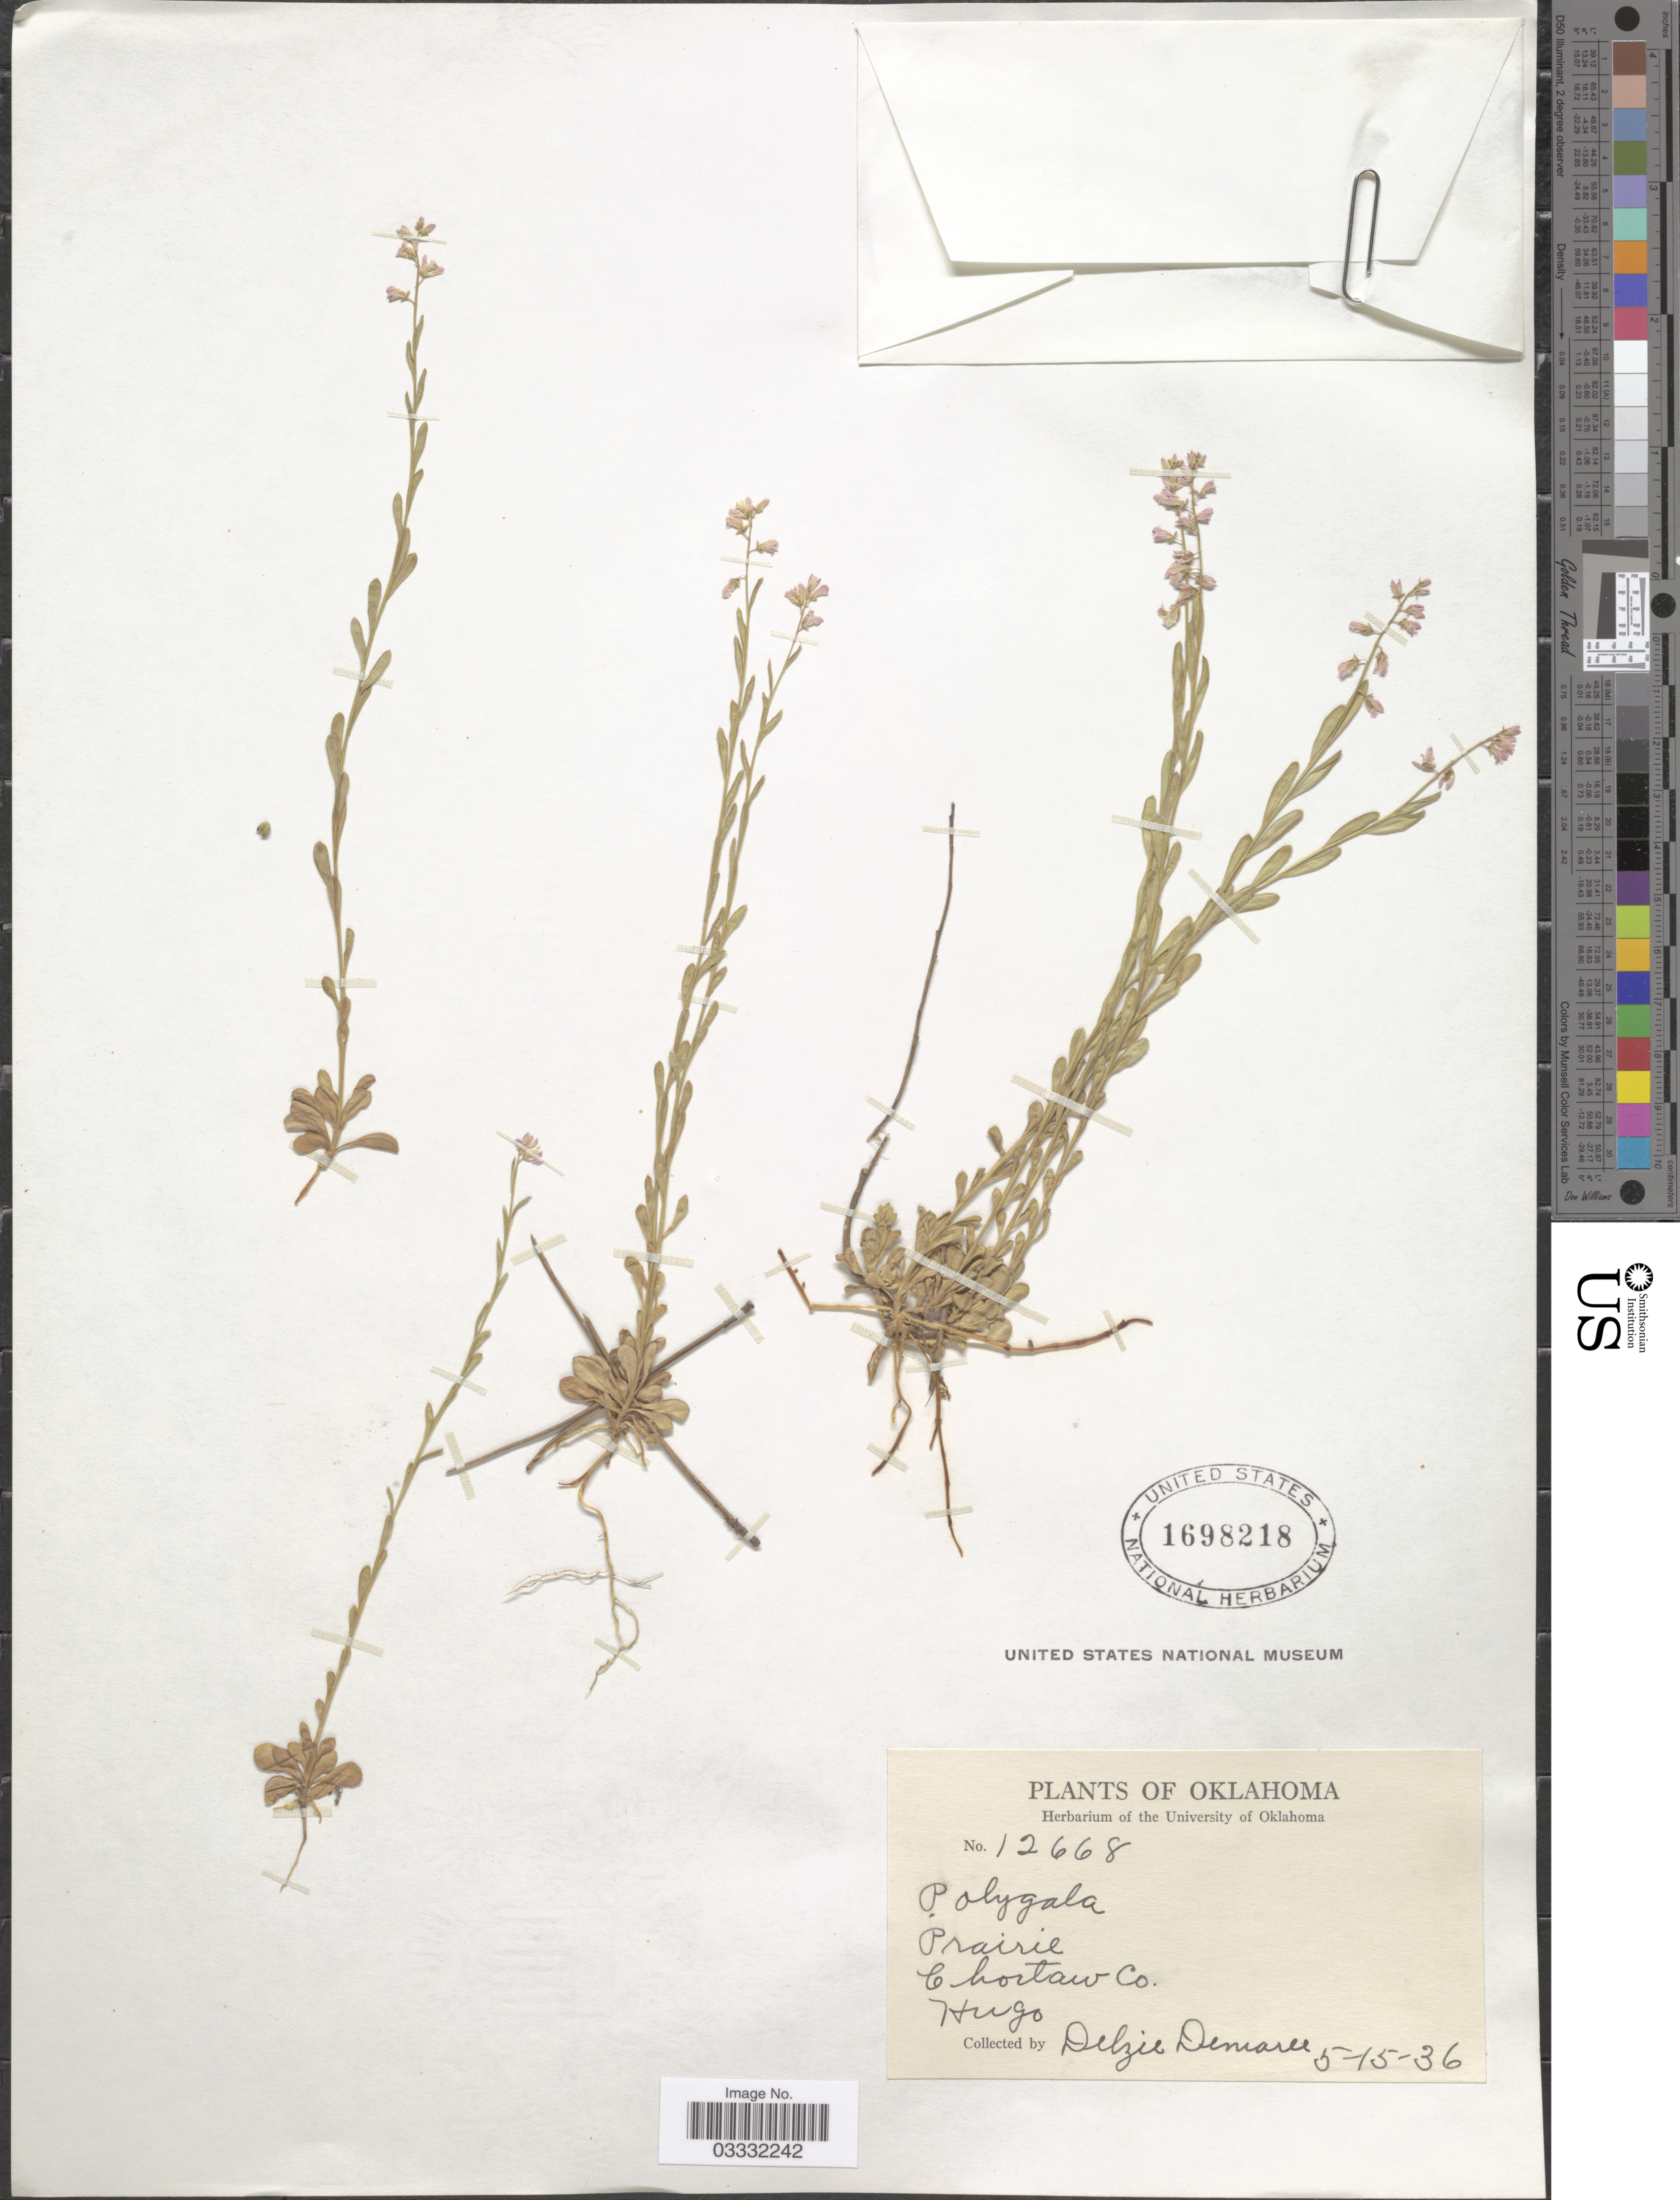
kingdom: Plantae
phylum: Tracheophyta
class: Magnoliopsida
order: Fabales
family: Polygalaceae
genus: Polygala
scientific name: Polygala sp.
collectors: D. Demaree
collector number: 12668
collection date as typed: Transcribed d/m/y: 15/5/36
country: United States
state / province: Oklahoma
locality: Chortaw Co. Hugo.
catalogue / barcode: US 1698218